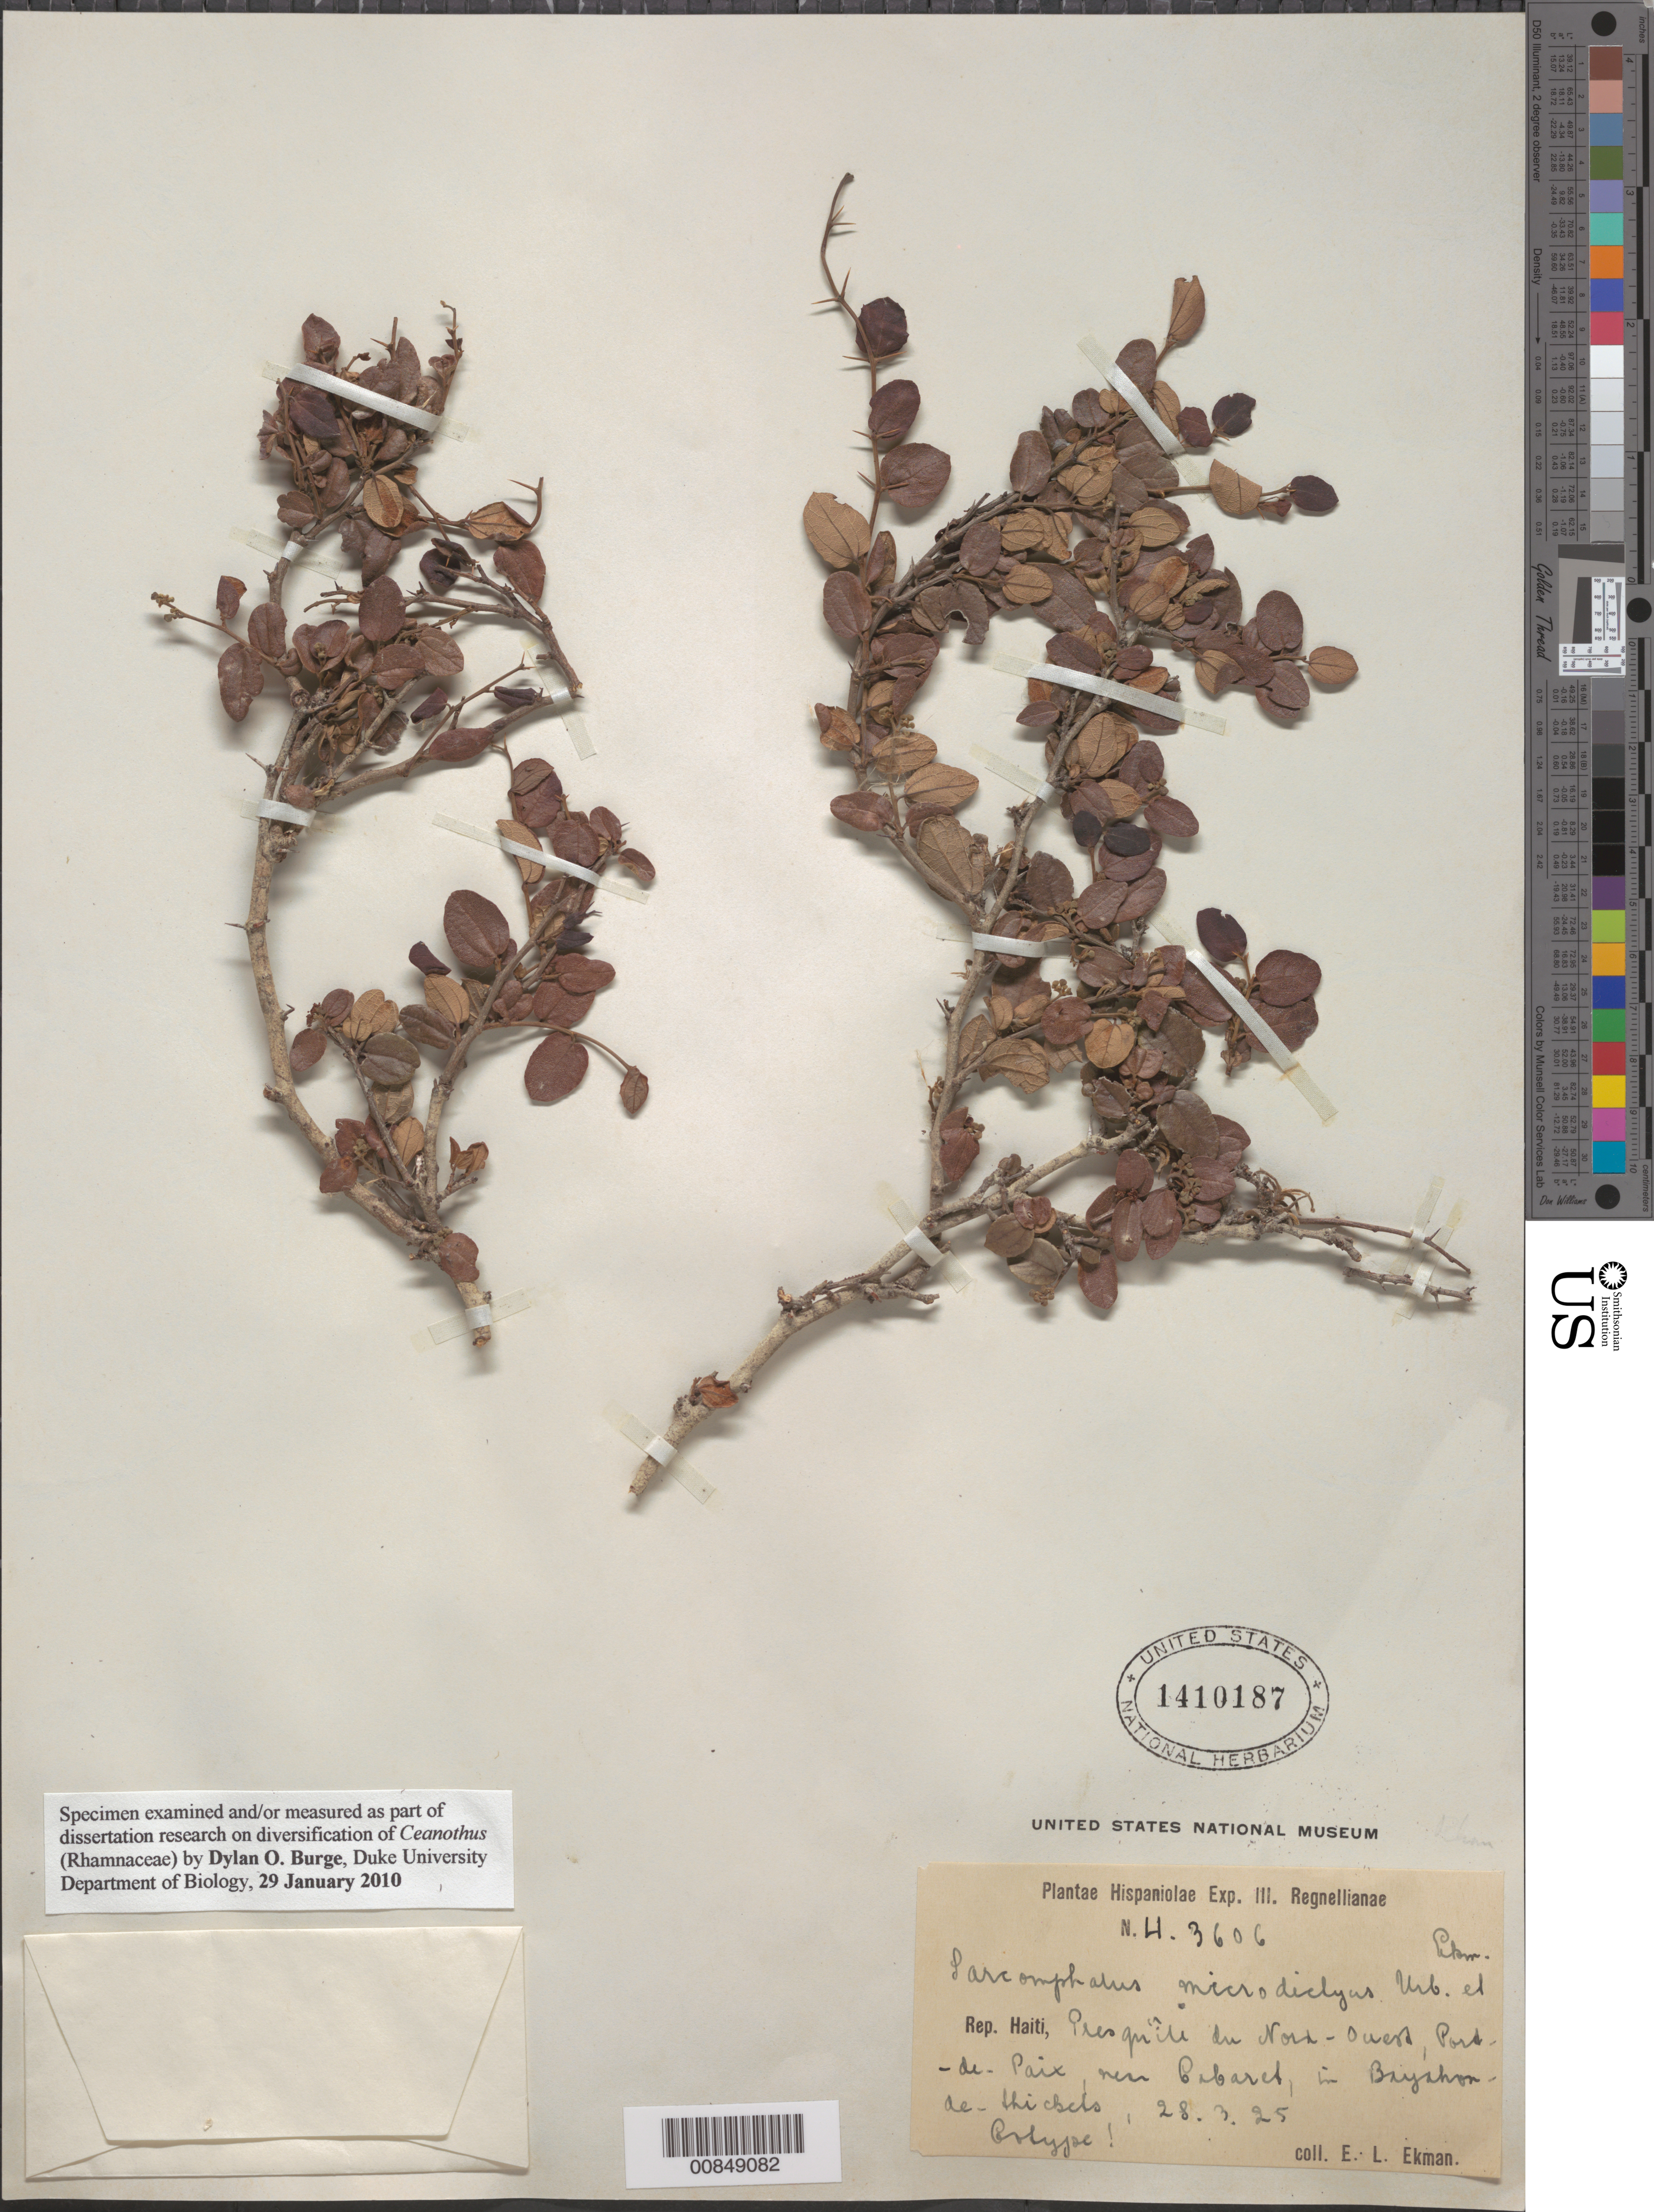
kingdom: Plantae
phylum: Tracheophyta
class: Magnoliopsida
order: Rosales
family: Rhamnaceae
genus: Sarcomphalus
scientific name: Sarcomphalus microdictyus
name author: Urb. & Ekman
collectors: E. L. Ekman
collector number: H 3606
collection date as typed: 28 Mar 1925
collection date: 1925-03-28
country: Haiti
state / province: Nord-Ouest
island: Hispaniola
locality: Port-de-Paix, near Cabaret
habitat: In Bayahon-de-thickets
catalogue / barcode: US 1410187